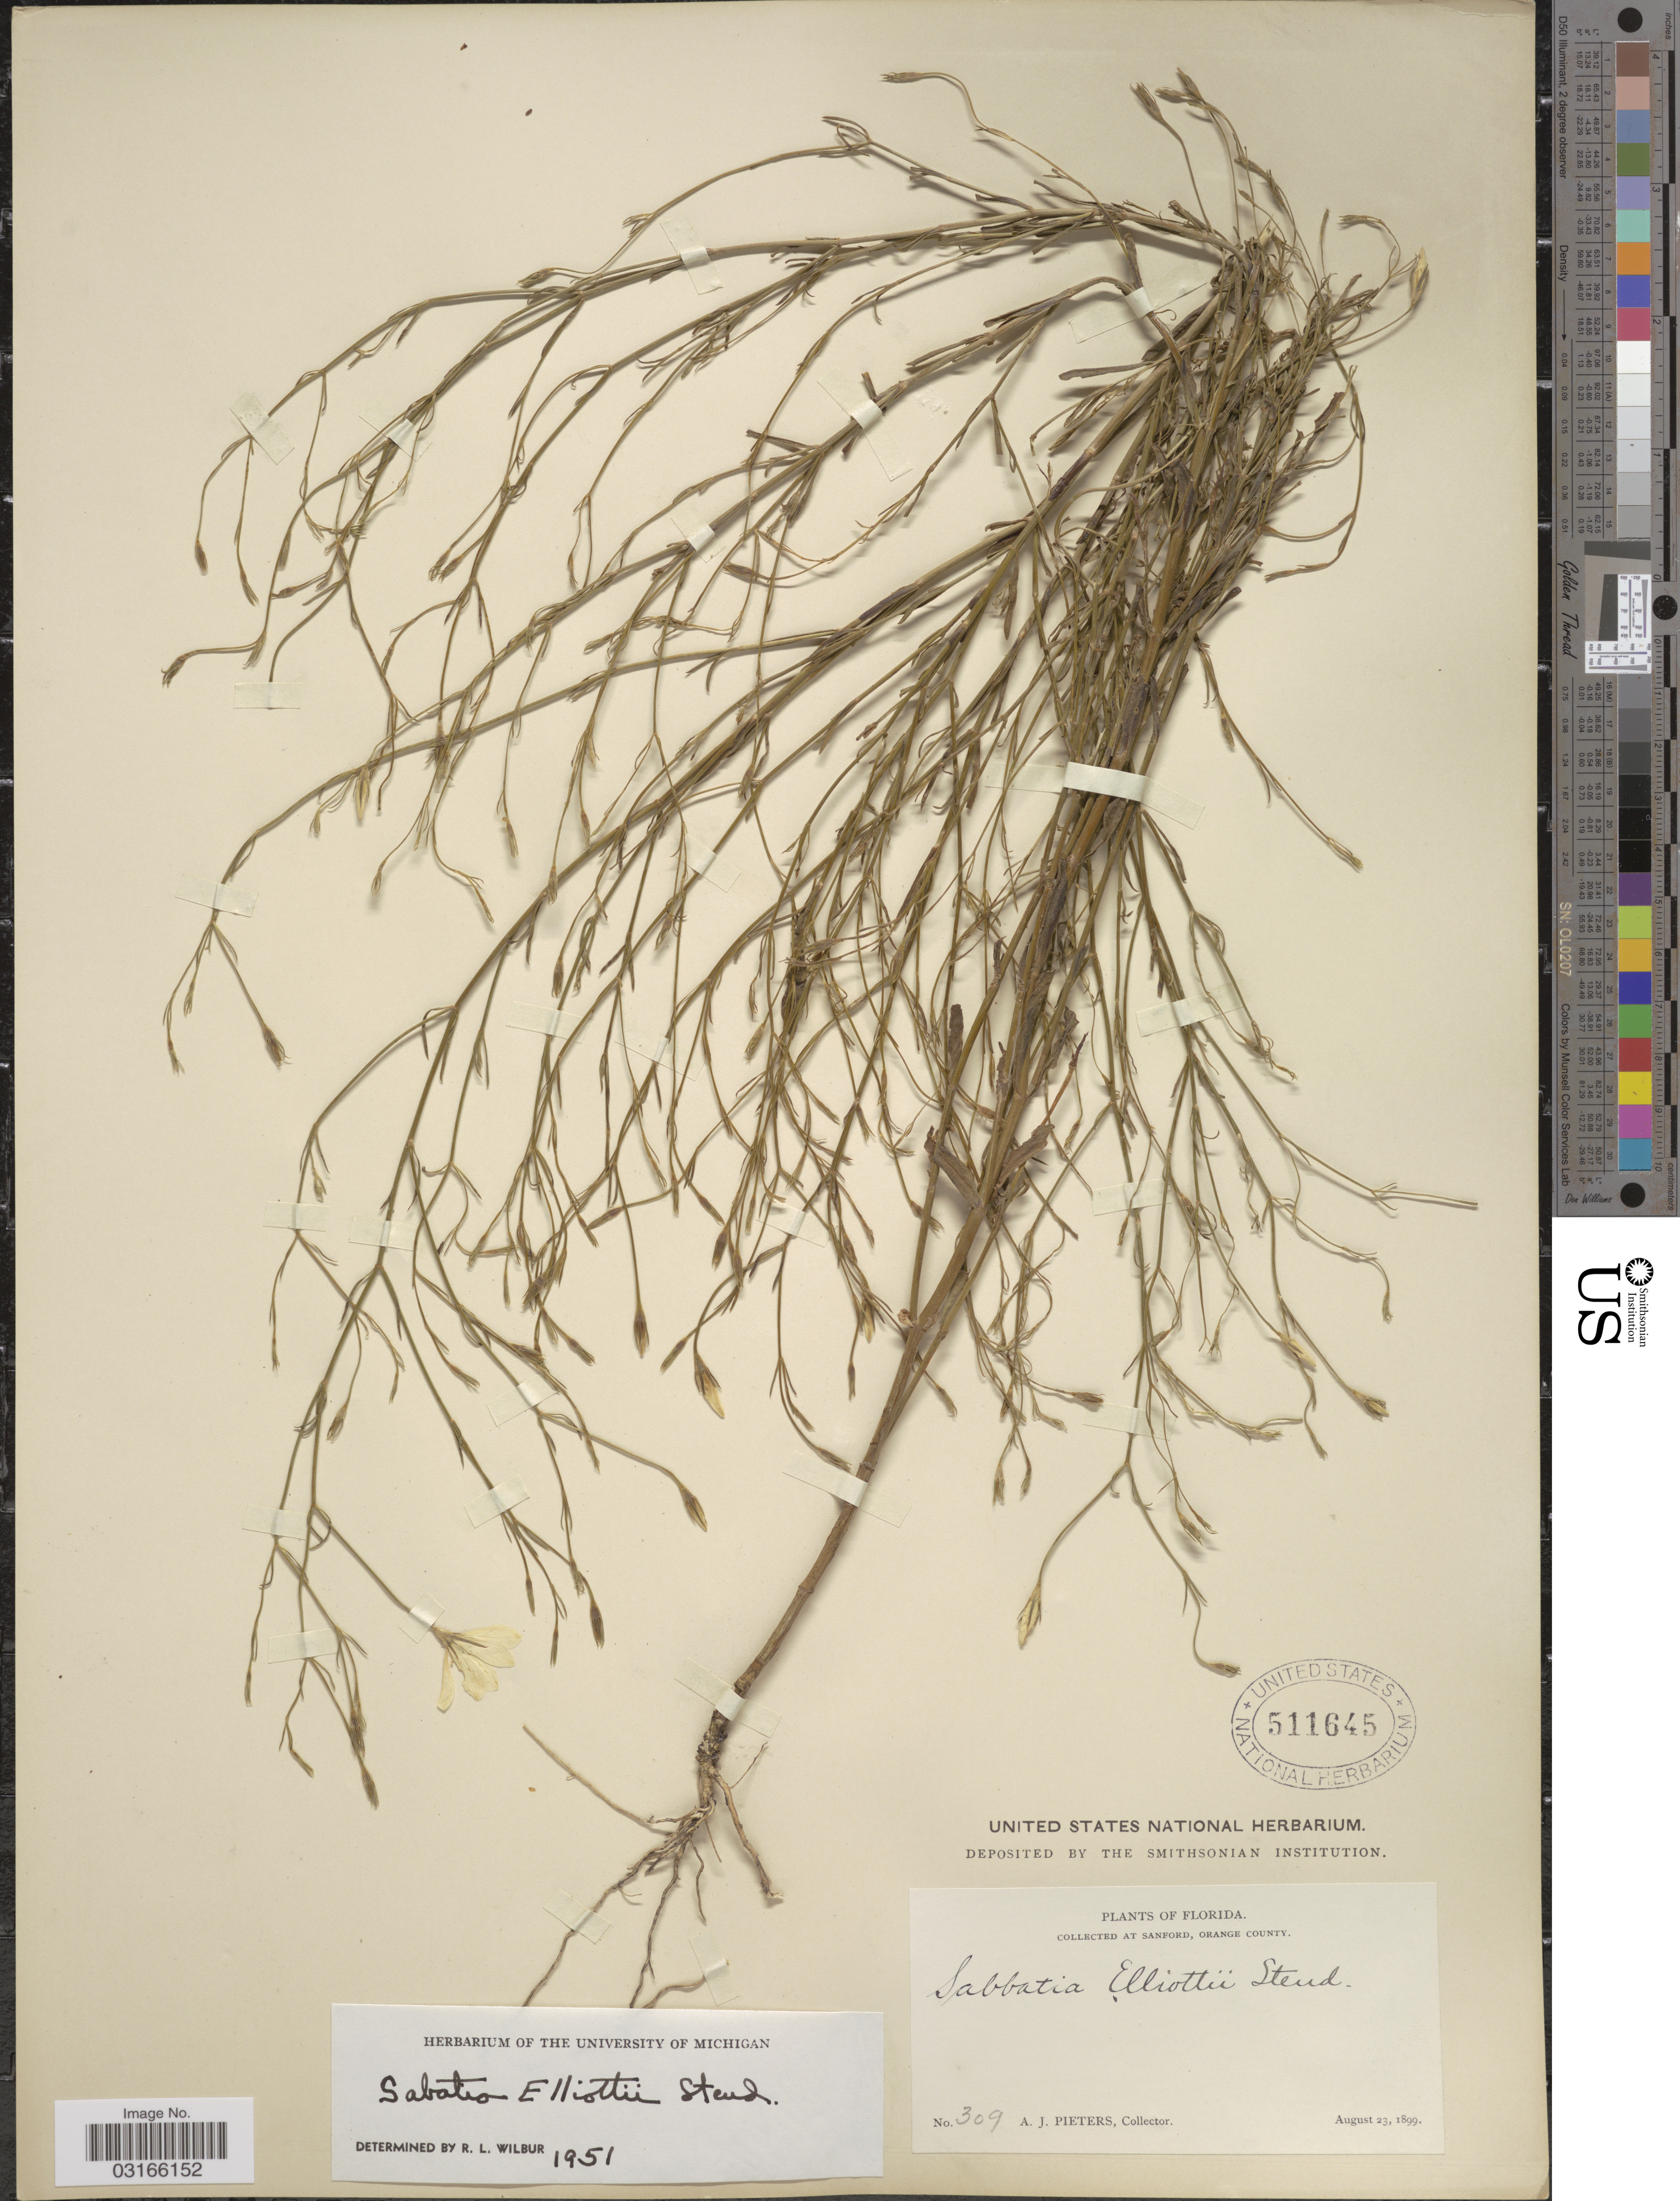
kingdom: Plantae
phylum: Tracheophyta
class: Magnoliopsida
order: Gentianales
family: Gentianaceae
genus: Sabatia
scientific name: Sabatia brevifolia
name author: Raf.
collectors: A. Pieters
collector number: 309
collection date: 1899-08-23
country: United States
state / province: Florida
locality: Sanford, Orange County.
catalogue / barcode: US 511645